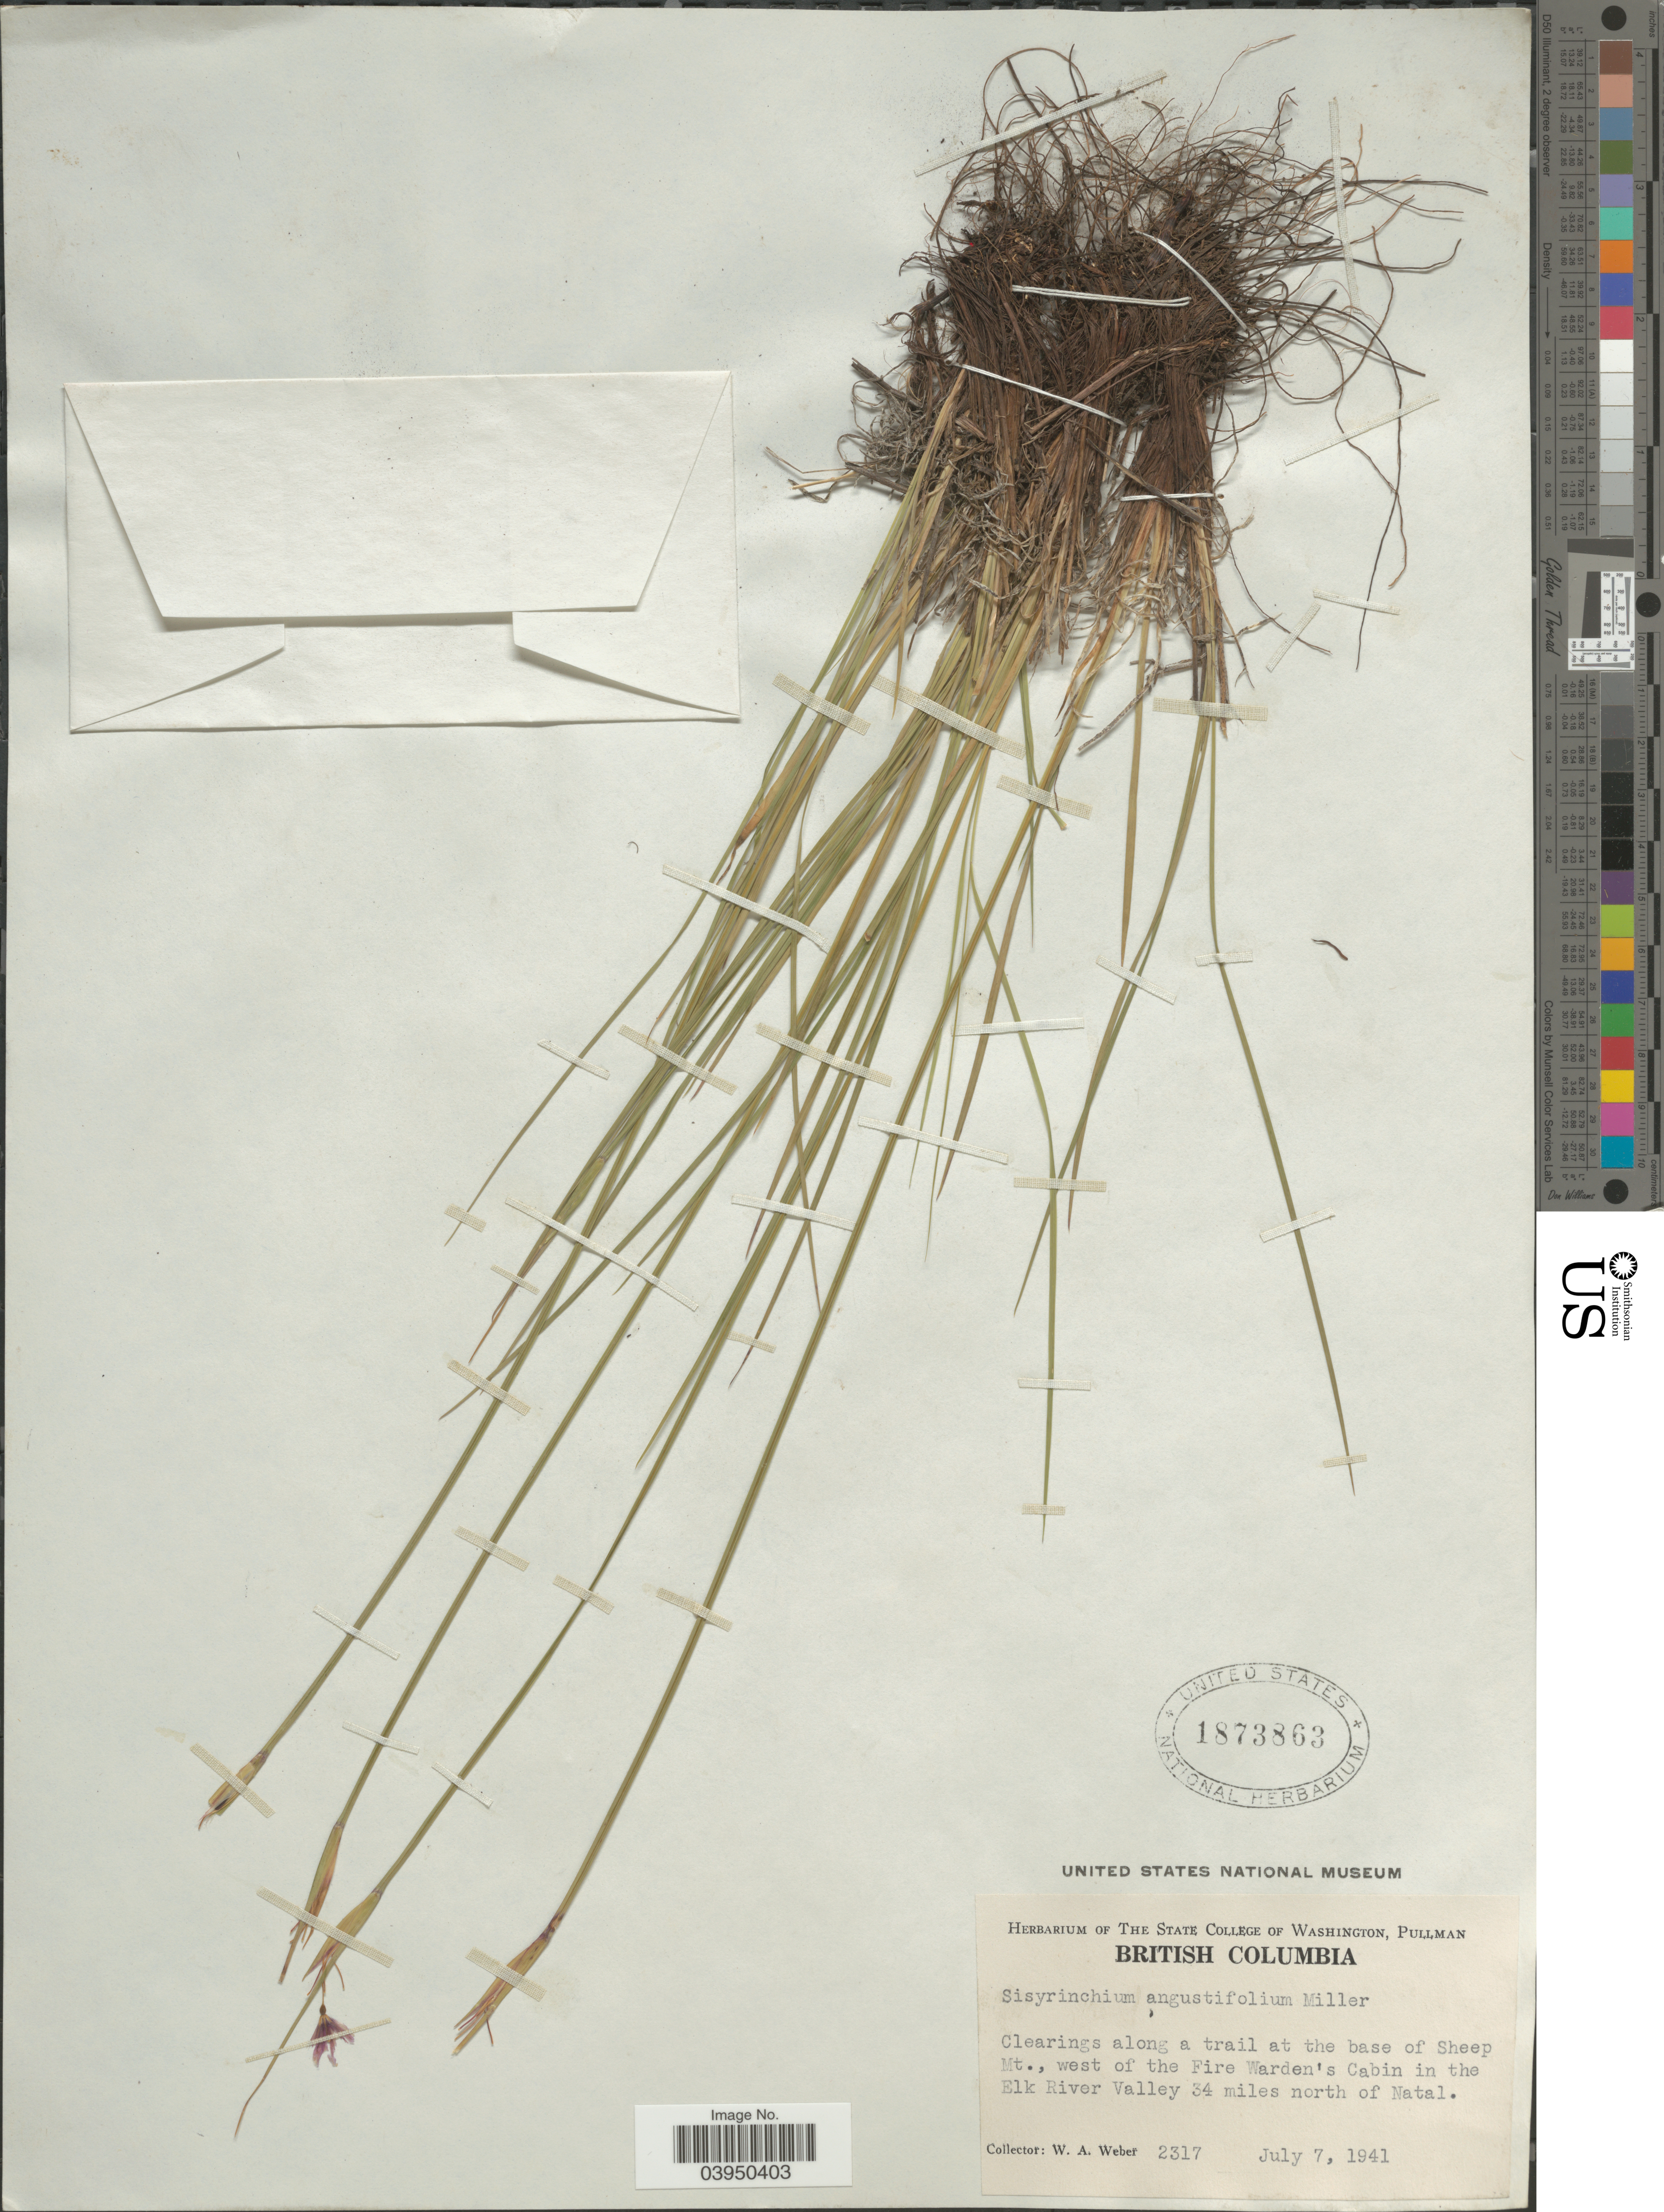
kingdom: Plantae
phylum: Tracheophyta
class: Liliopsida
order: Asparagales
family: Iridaceae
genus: Sisyrinchium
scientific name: Sisyrinchium angustifolium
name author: Mill.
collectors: W. A. Weber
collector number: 2317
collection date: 1941-07-07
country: Canada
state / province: British Columbia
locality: Clearings along a trail at the base of Sheep Mt., west of the Fire Warden's Cabin in the Elk River Valley 34 miles north of Natal.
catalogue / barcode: US 1873863